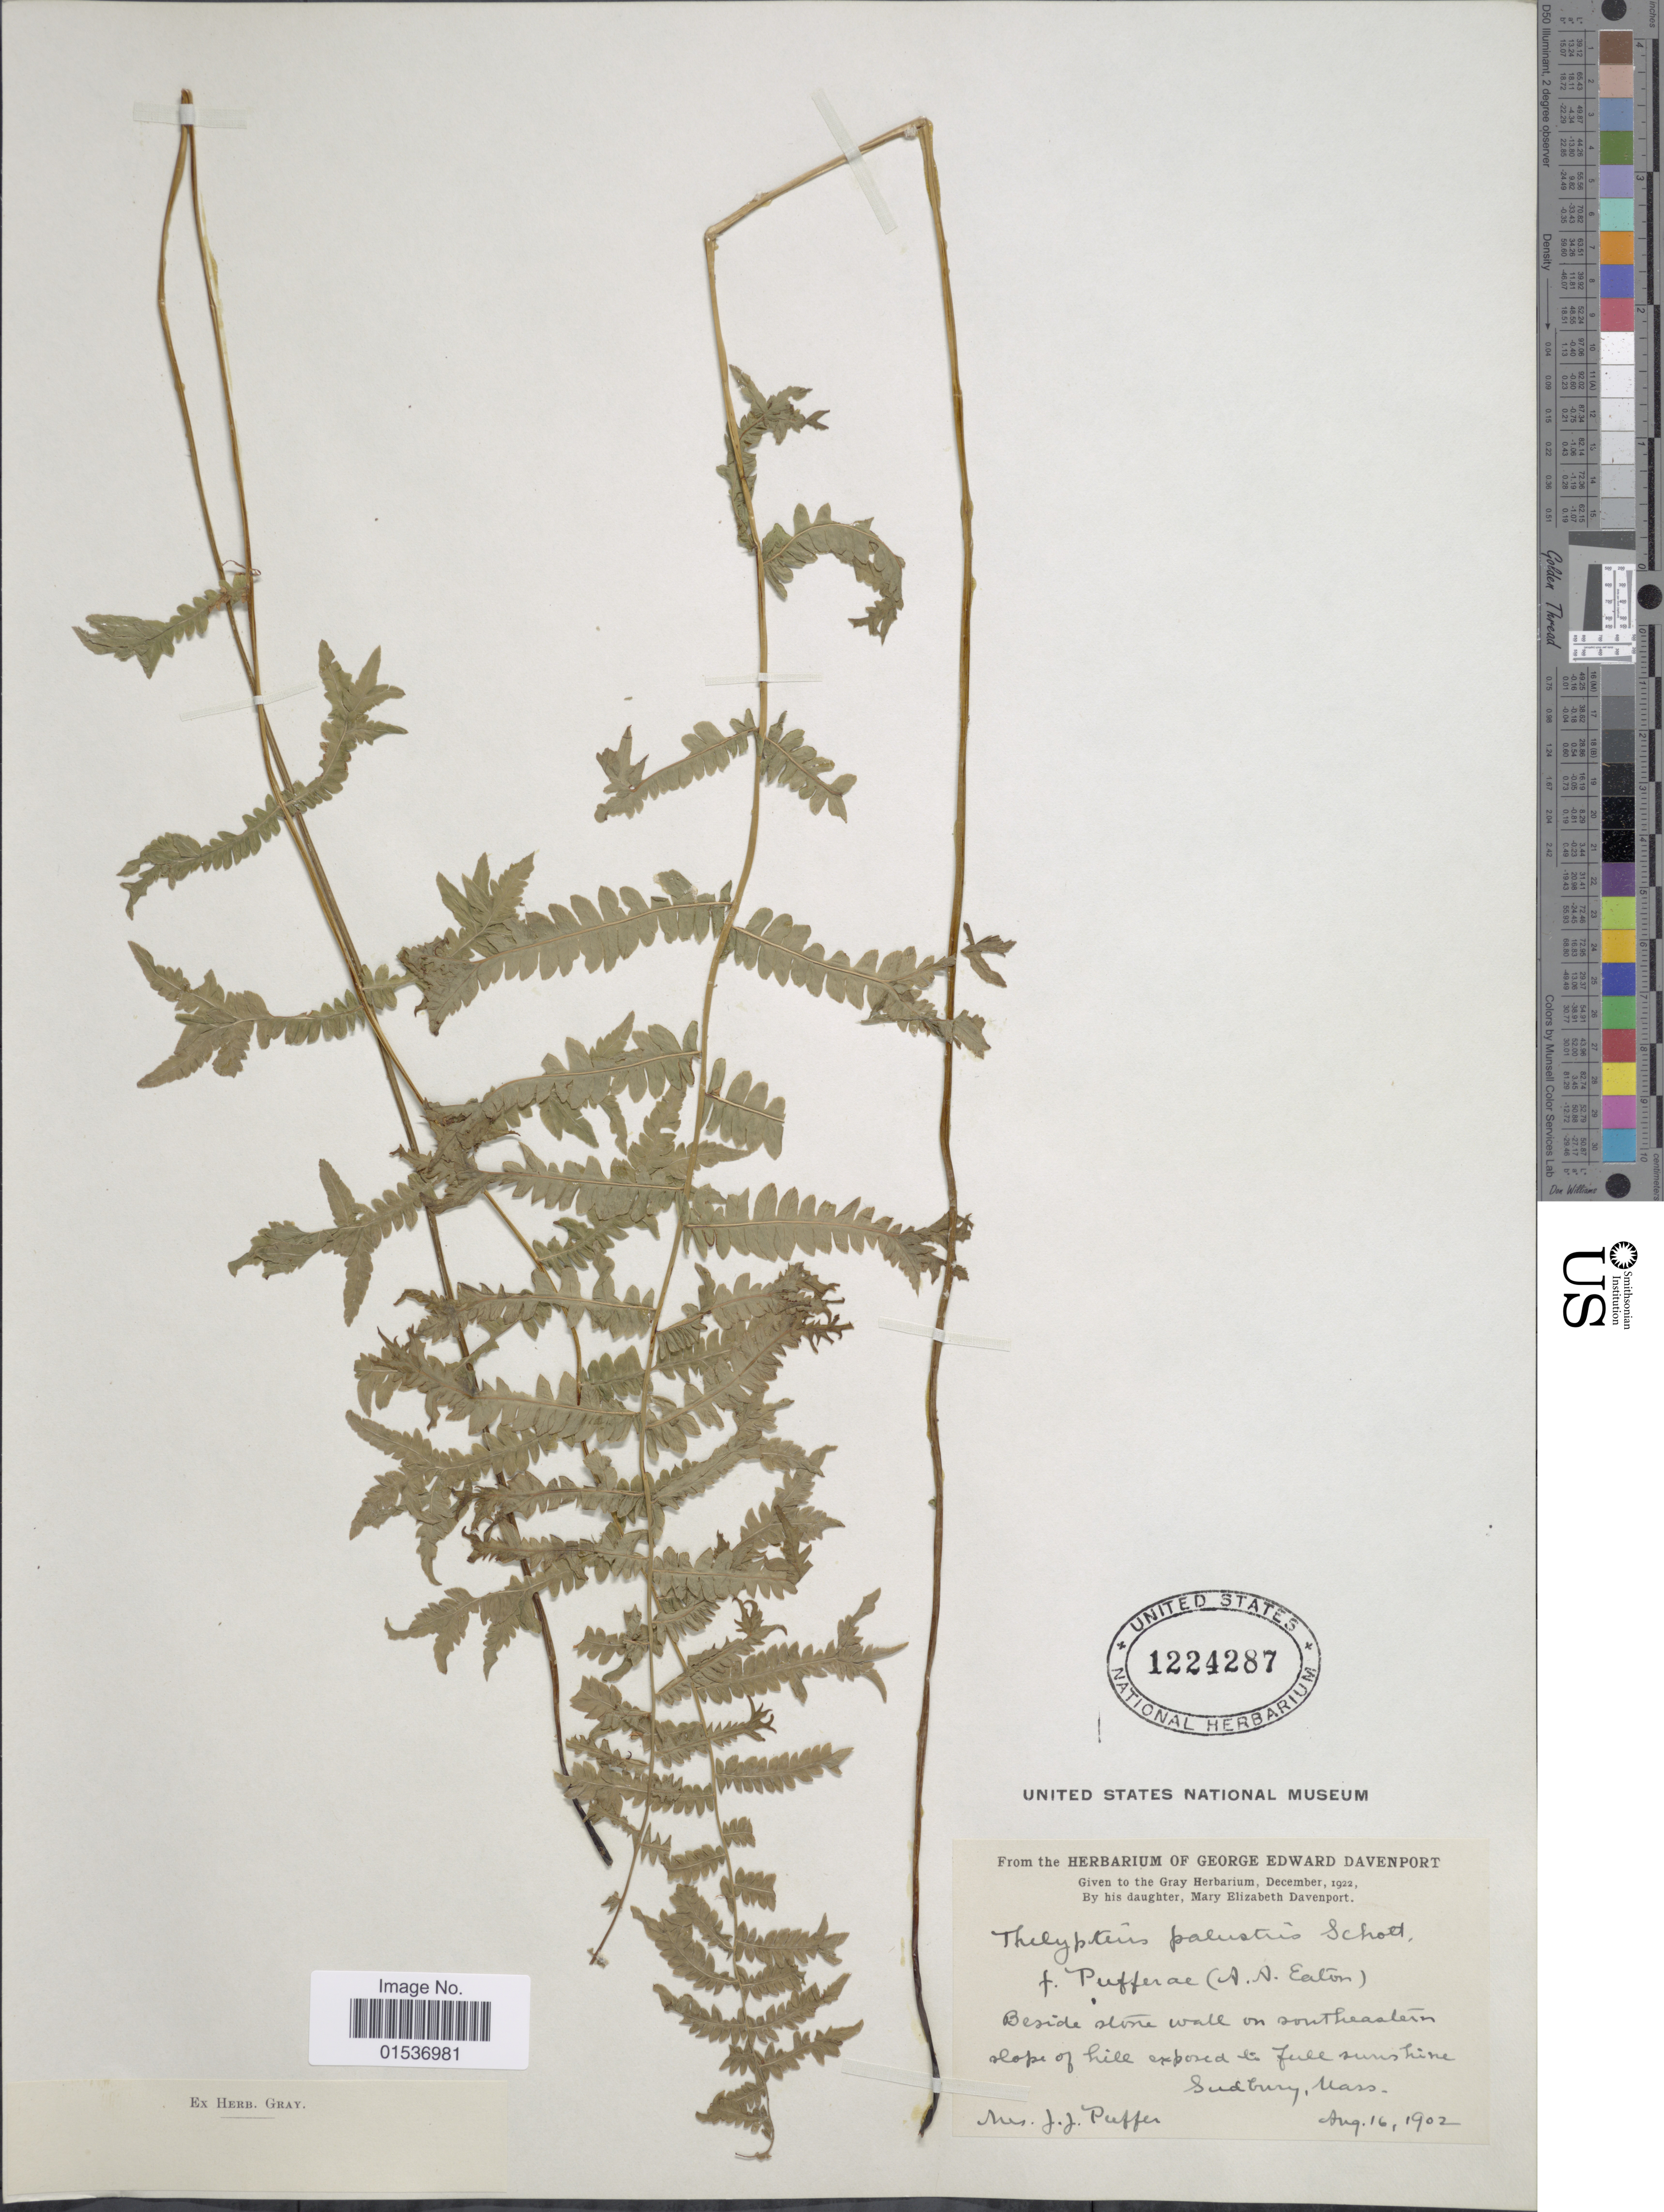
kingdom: Plantae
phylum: Tracheophyta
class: Polypodiopsida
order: Polypodiales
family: Thelypteridaceae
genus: Thelypteris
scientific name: Thelypteris palustris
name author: (Salisb.) Schott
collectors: J. Puffer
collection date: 1902-08-16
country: United States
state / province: Massachusetts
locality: Beside stone wall on southeastern slope of hill exposed to full sun. Sudburry, Mass.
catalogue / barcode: US 1224287